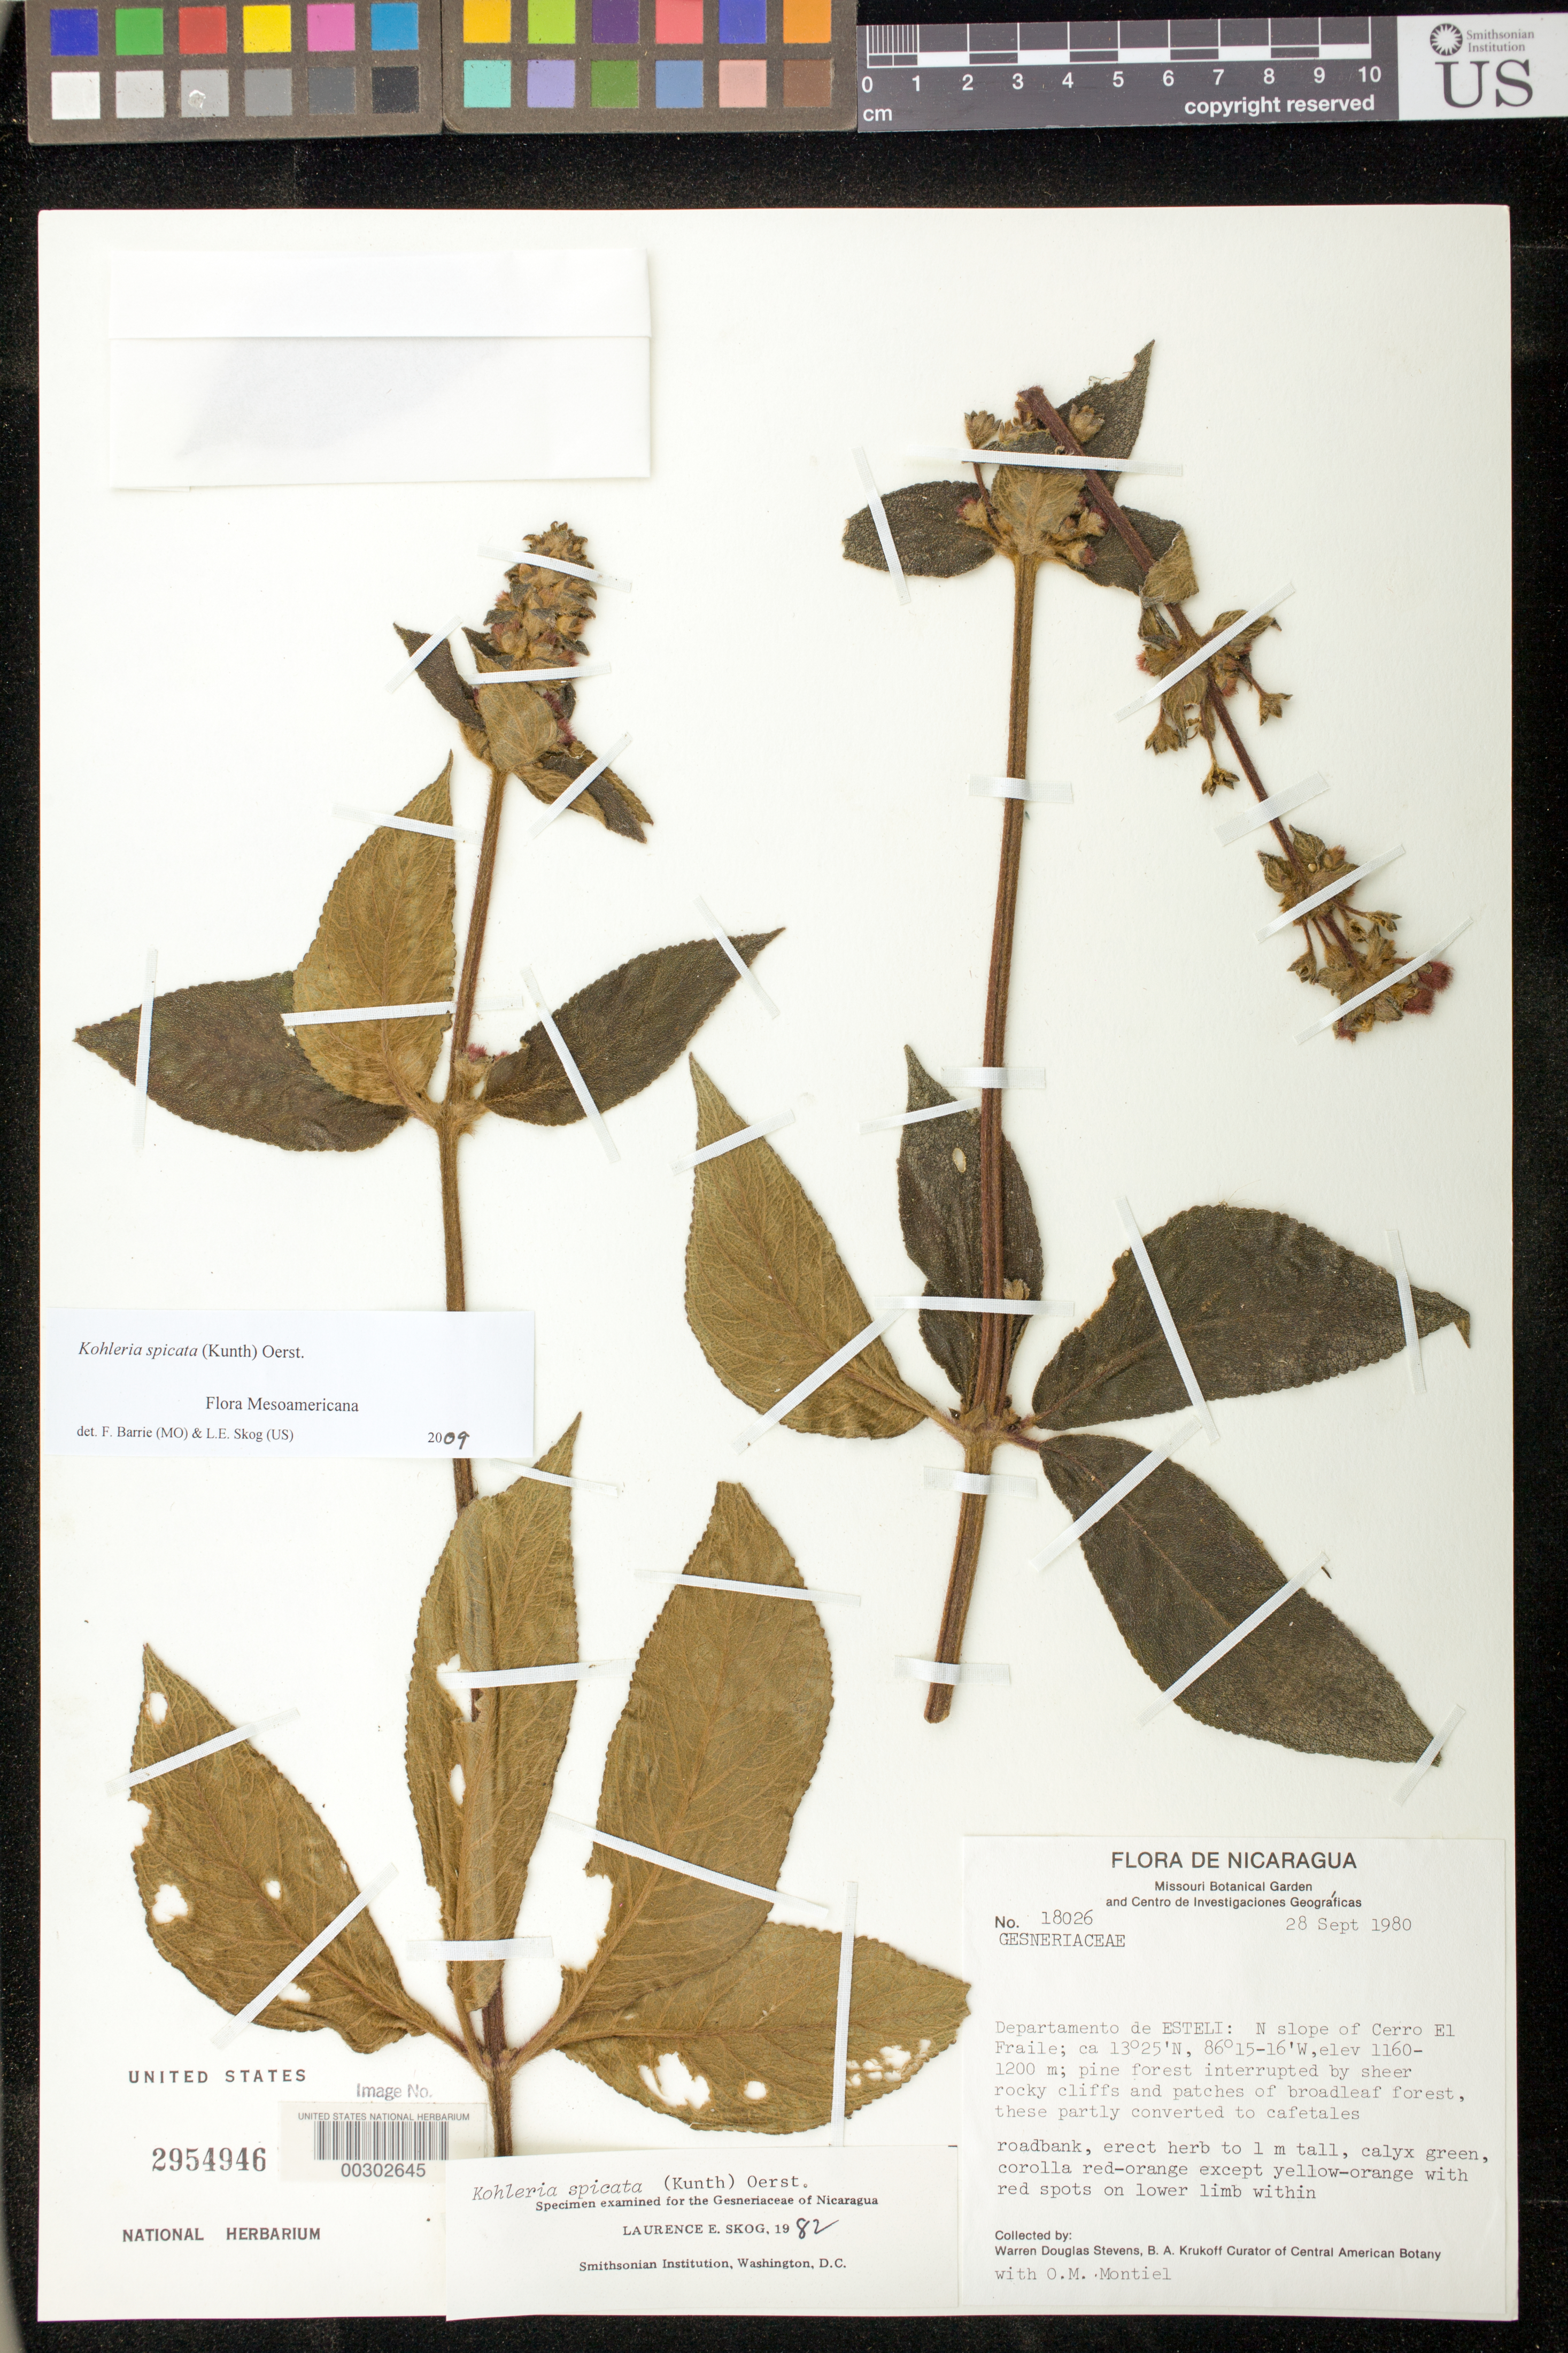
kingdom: Plantae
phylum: Tracheophyta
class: Magnoliopsida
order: Lamiales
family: Gesneriaceae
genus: Kohleria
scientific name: Kohleria spicata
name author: (Kunth) Oerst.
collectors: W. D. Stevens & O. Montiel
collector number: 18026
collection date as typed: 28 Sep 1980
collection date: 1980-09-28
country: Nicaragua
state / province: Esteli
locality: N slope of Cerro El Fraile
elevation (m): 1160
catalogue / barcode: US 2954946